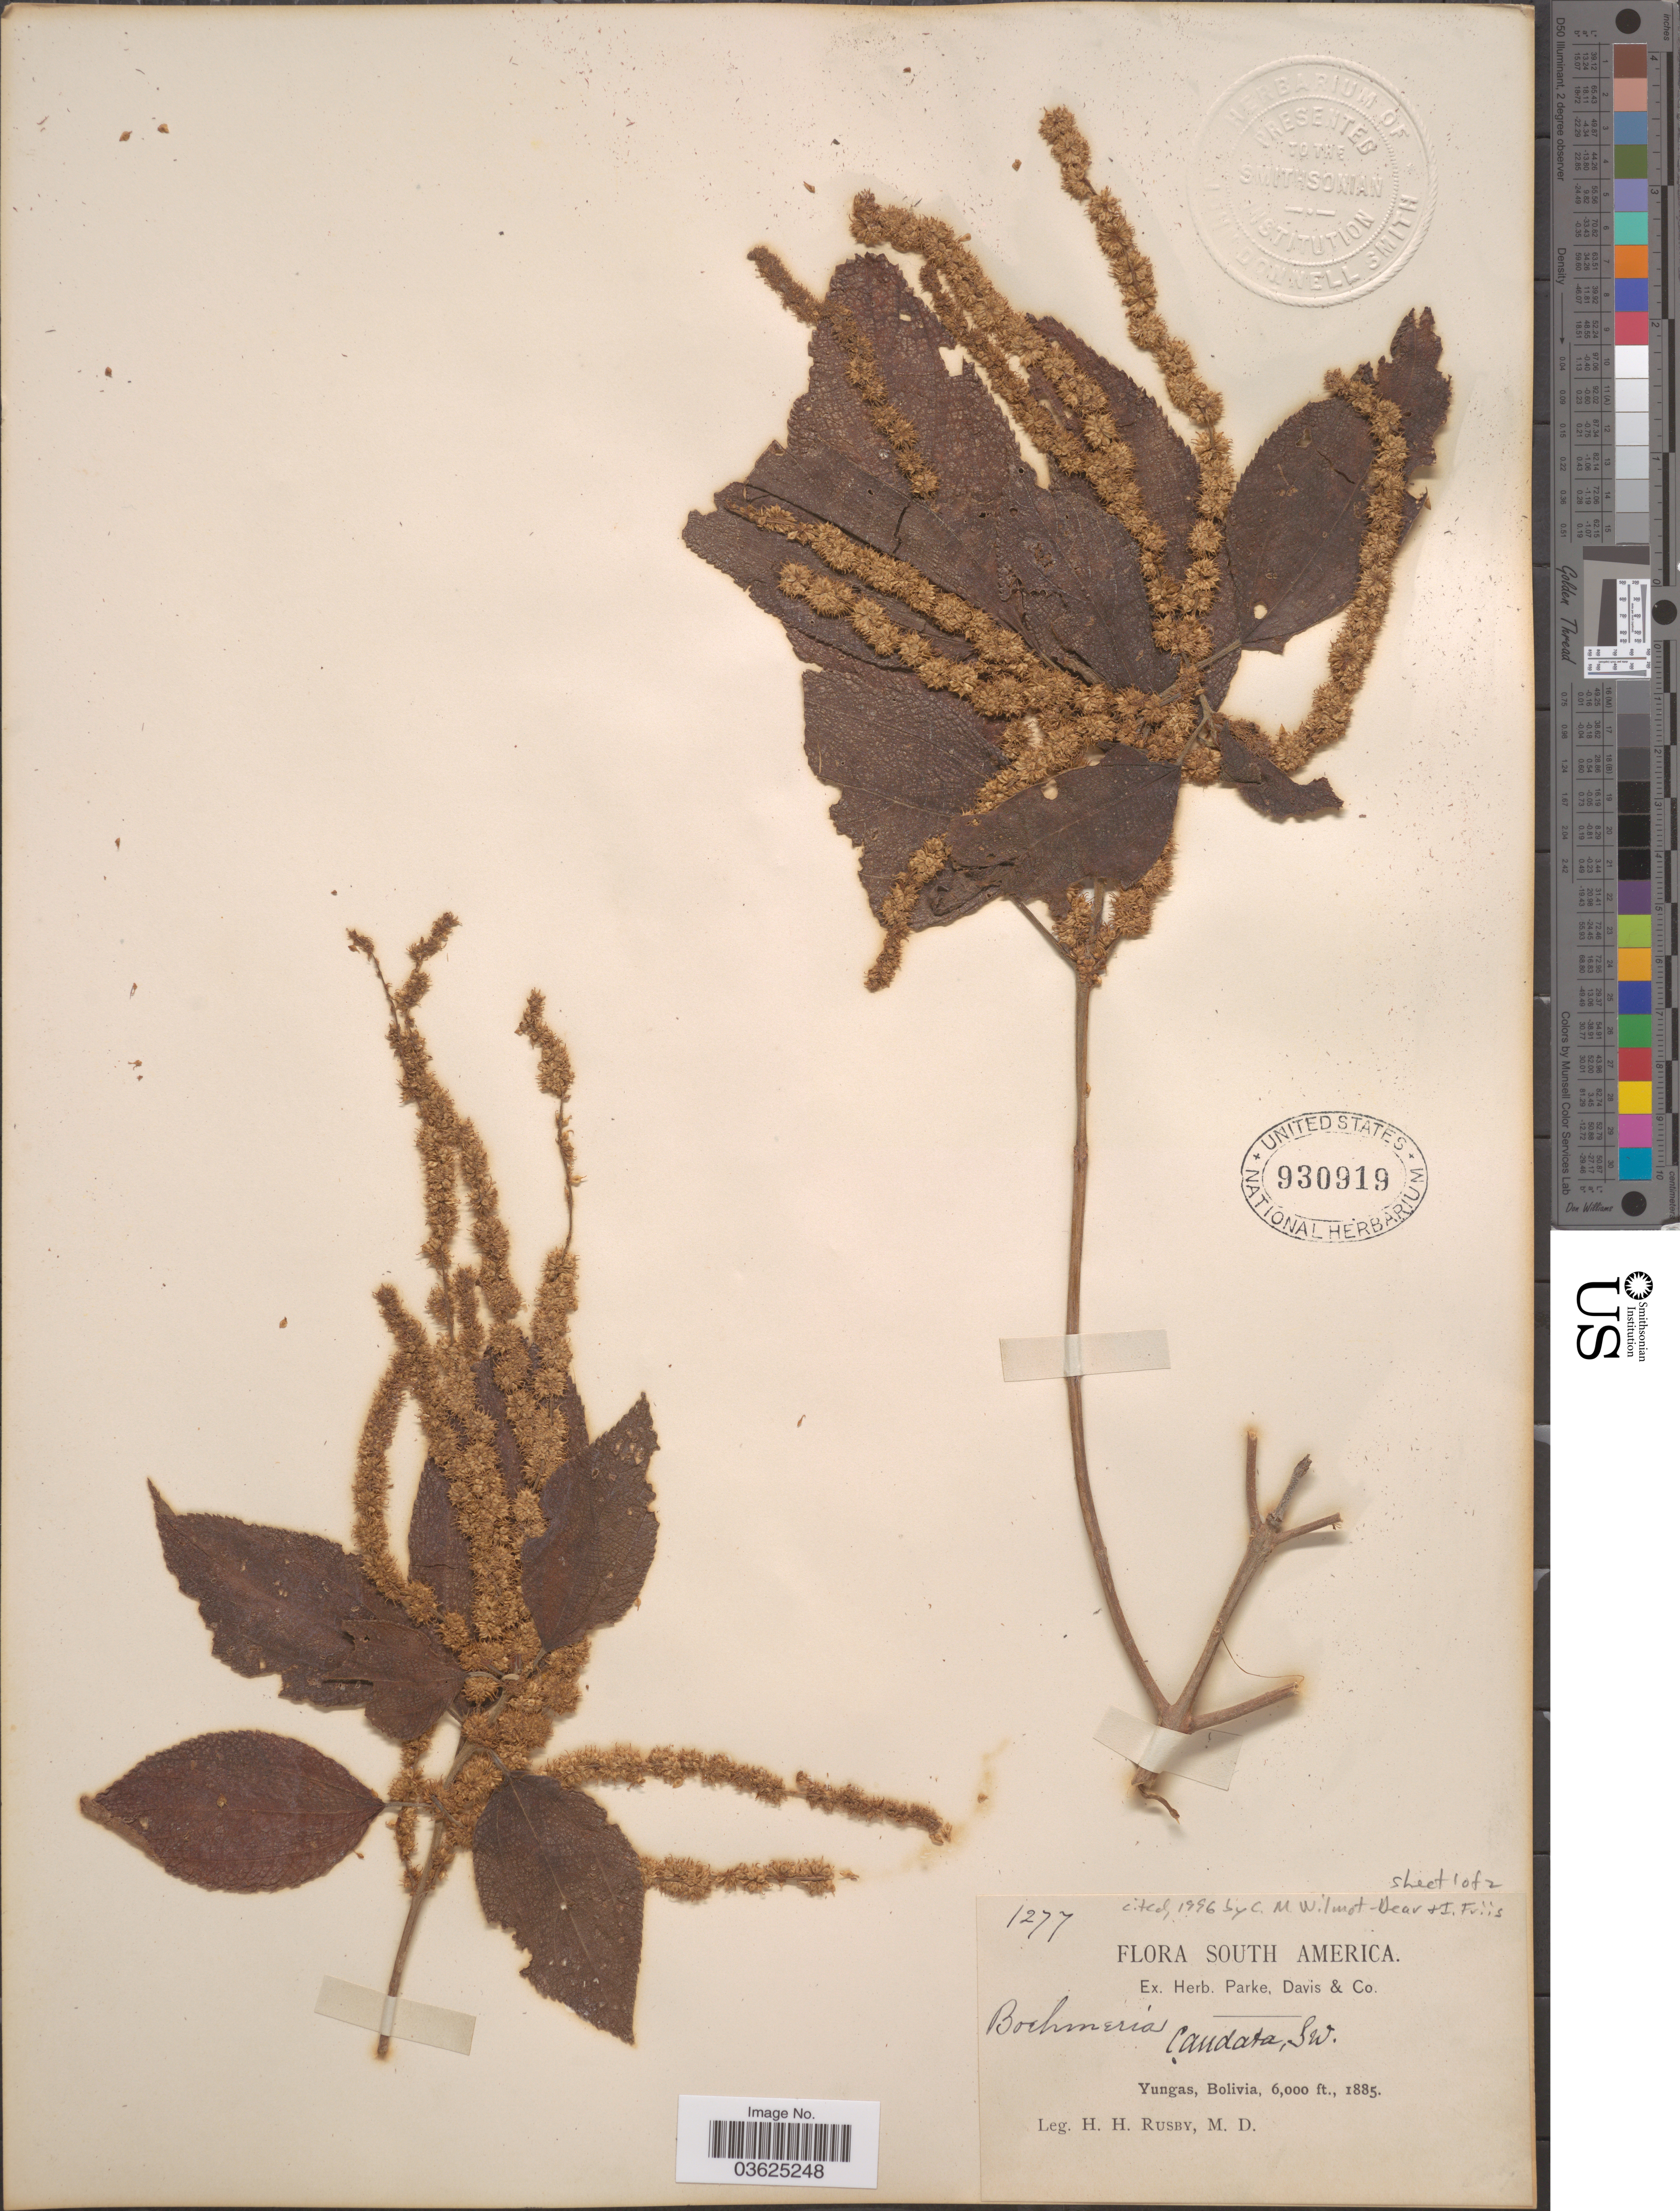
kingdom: Plantae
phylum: Tracheophyta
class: Magnoliopsida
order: Rosales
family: Urticaceae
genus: Boehmeria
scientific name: Boehmeria caudata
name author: Sw.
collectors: H. H. Rusby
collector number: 1277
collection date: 1885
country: Bolivia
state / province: La Paz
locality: Yungas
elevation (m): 1829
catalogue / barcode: US 930919